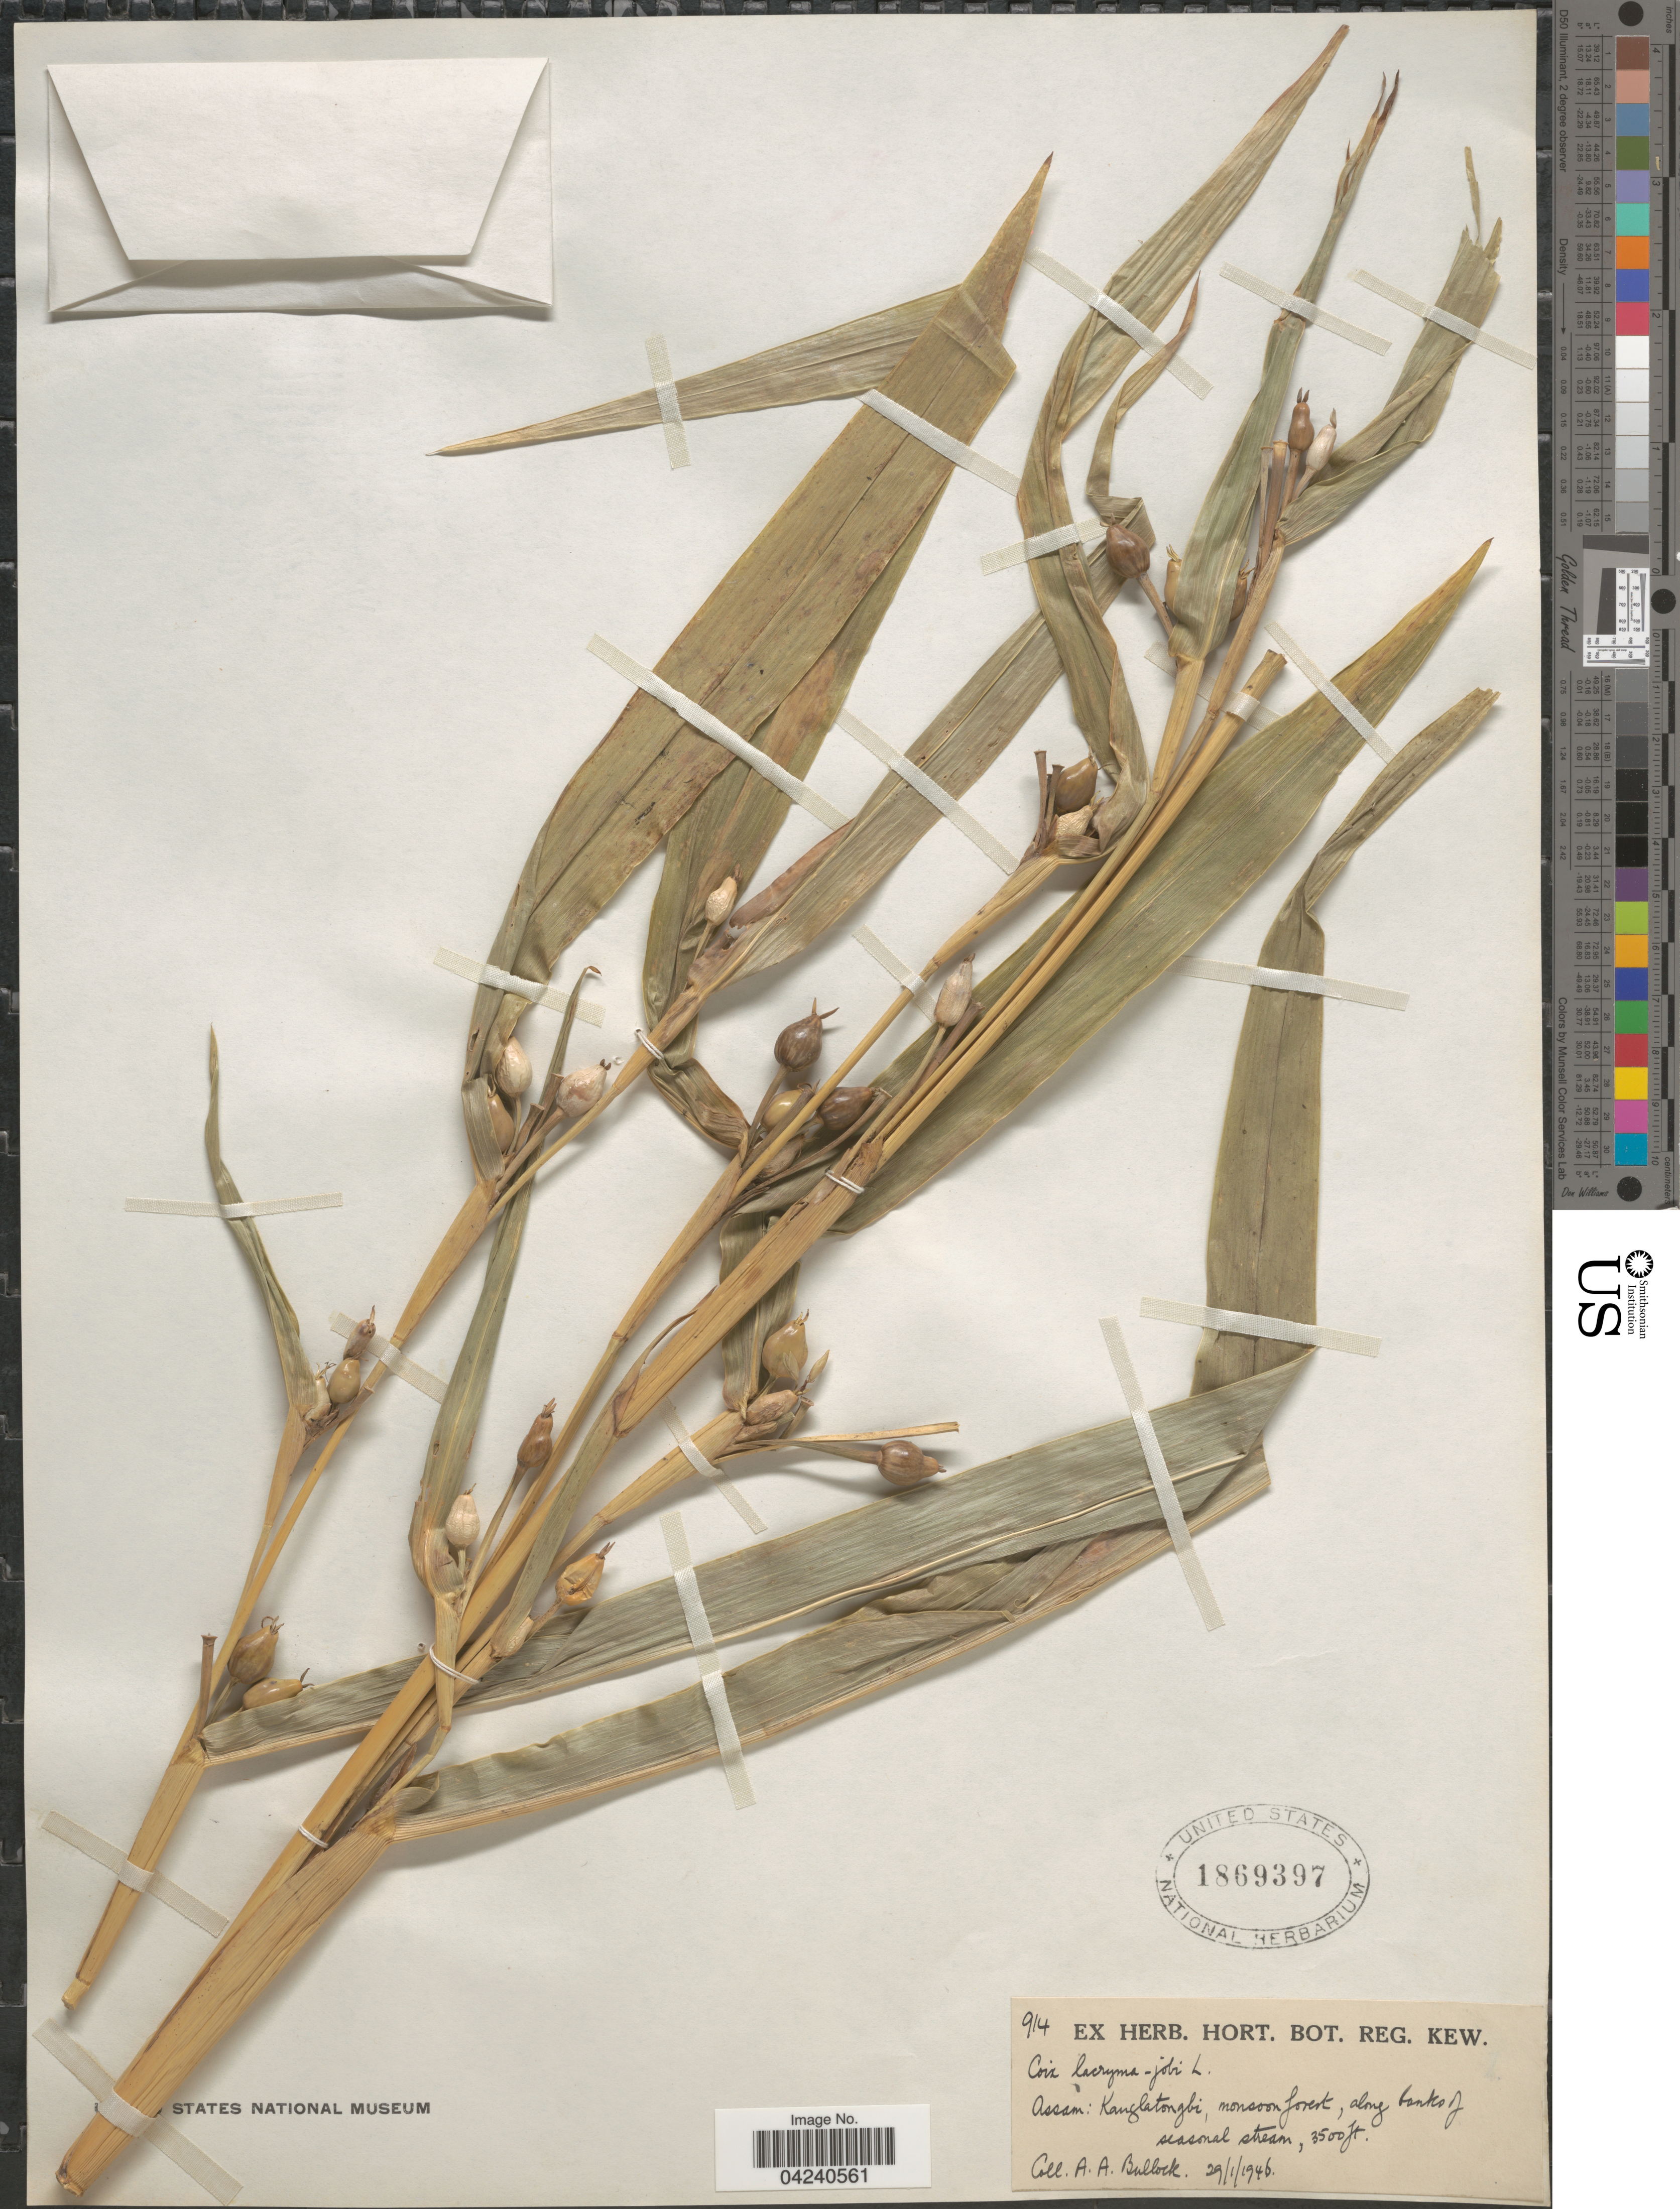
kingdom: Plantae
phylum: Tracheophyta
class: Liliopsida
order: Poales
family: Poaceae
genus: Coix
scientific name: Coix lacryma-jobi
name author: L.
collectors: A. Bullock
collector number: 914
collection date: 1946-01-29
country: India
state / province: Assam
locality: Kanglatongbi, monsoon forest, along banks of seasonal stream.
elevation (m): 1067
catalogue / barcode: US 1869397